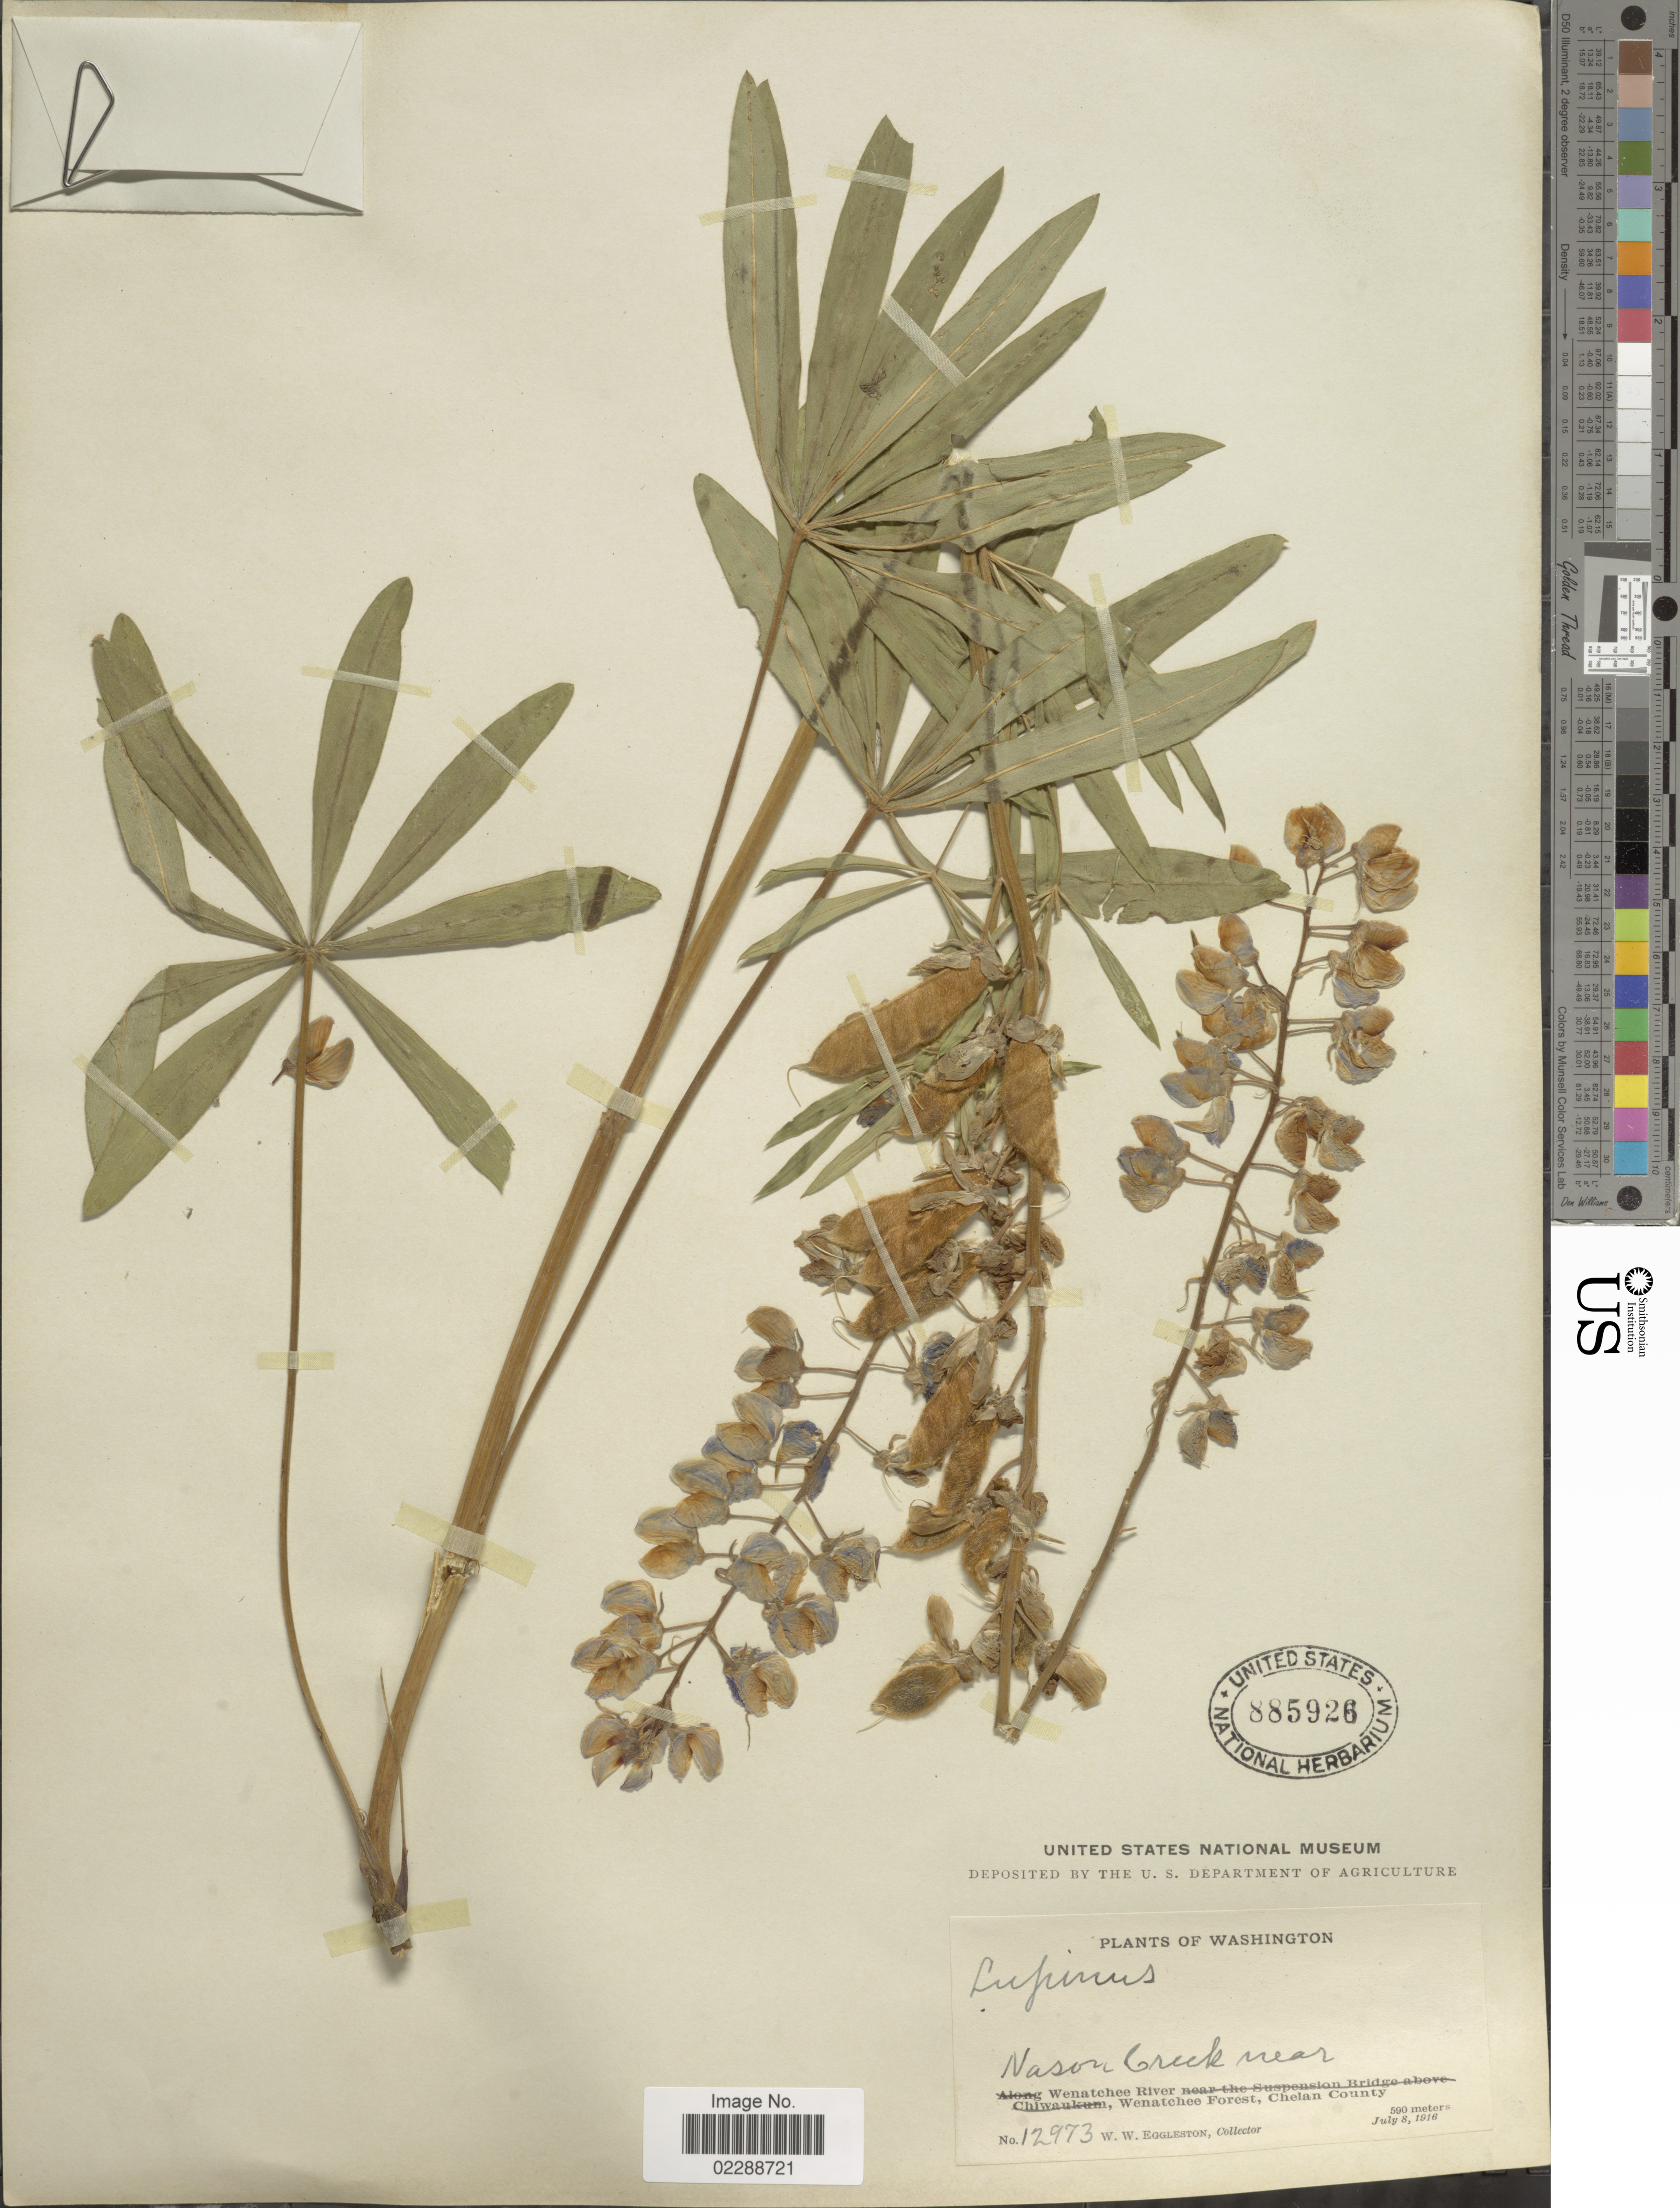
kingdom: Plantae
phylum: Tracheophyta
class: Magnoliopsida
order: Fabales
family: Fabaceae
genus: Lupinus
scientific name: Lupinus sp.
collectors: W. W. Eggleston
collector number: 12973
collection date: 1916-07-08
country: United States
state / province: Washington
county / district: Chelan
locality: Nason Creek near Wenatchee River, Wenatchee Forest, Chelan County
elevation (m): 590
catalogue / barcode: US 885926